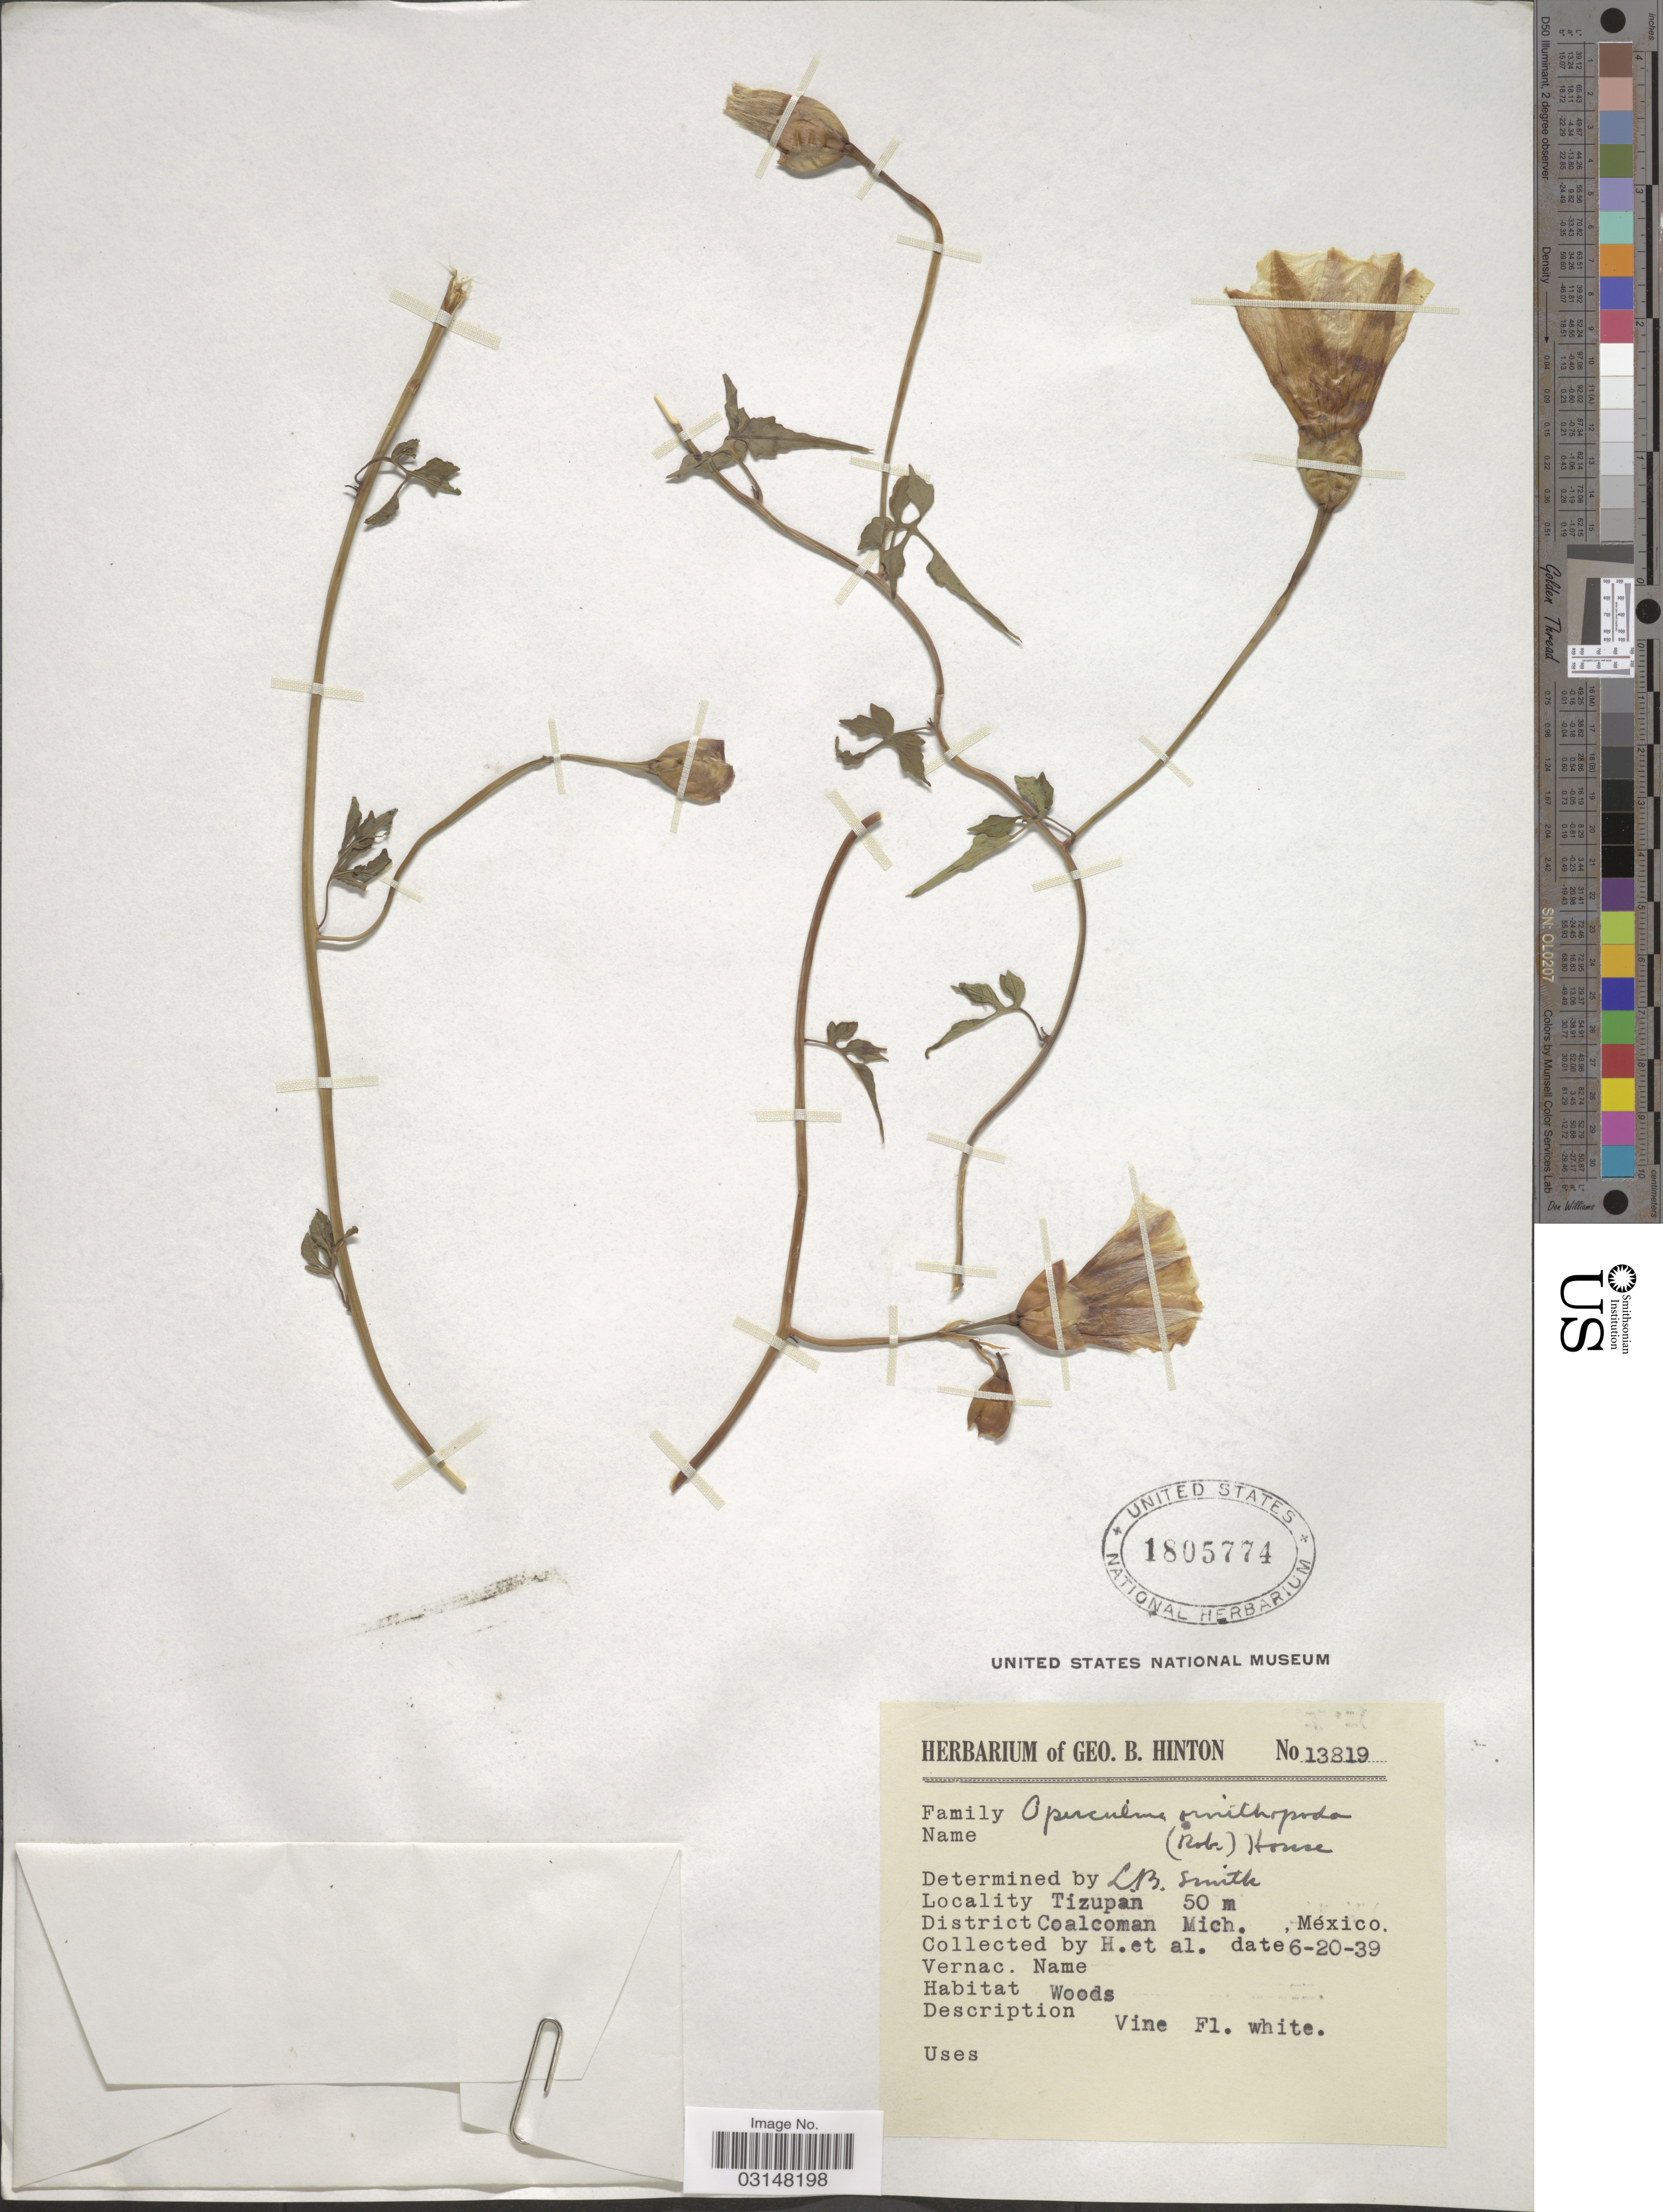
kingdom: Plantae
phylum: Tracheophyta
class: Magnoliopsida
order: Solanales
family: Convolvulaceae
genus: Operculina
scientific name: Operculina ornithopoda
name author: (B.L. Rob.) House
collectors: G. B. Hinton & et al.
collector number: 13819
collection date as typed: Transcribed d/m/y: 20/6/39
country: Mexico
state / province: Michoacán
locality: Tizupan, District Coalcoman.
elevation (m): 50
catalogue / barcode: US 1805774